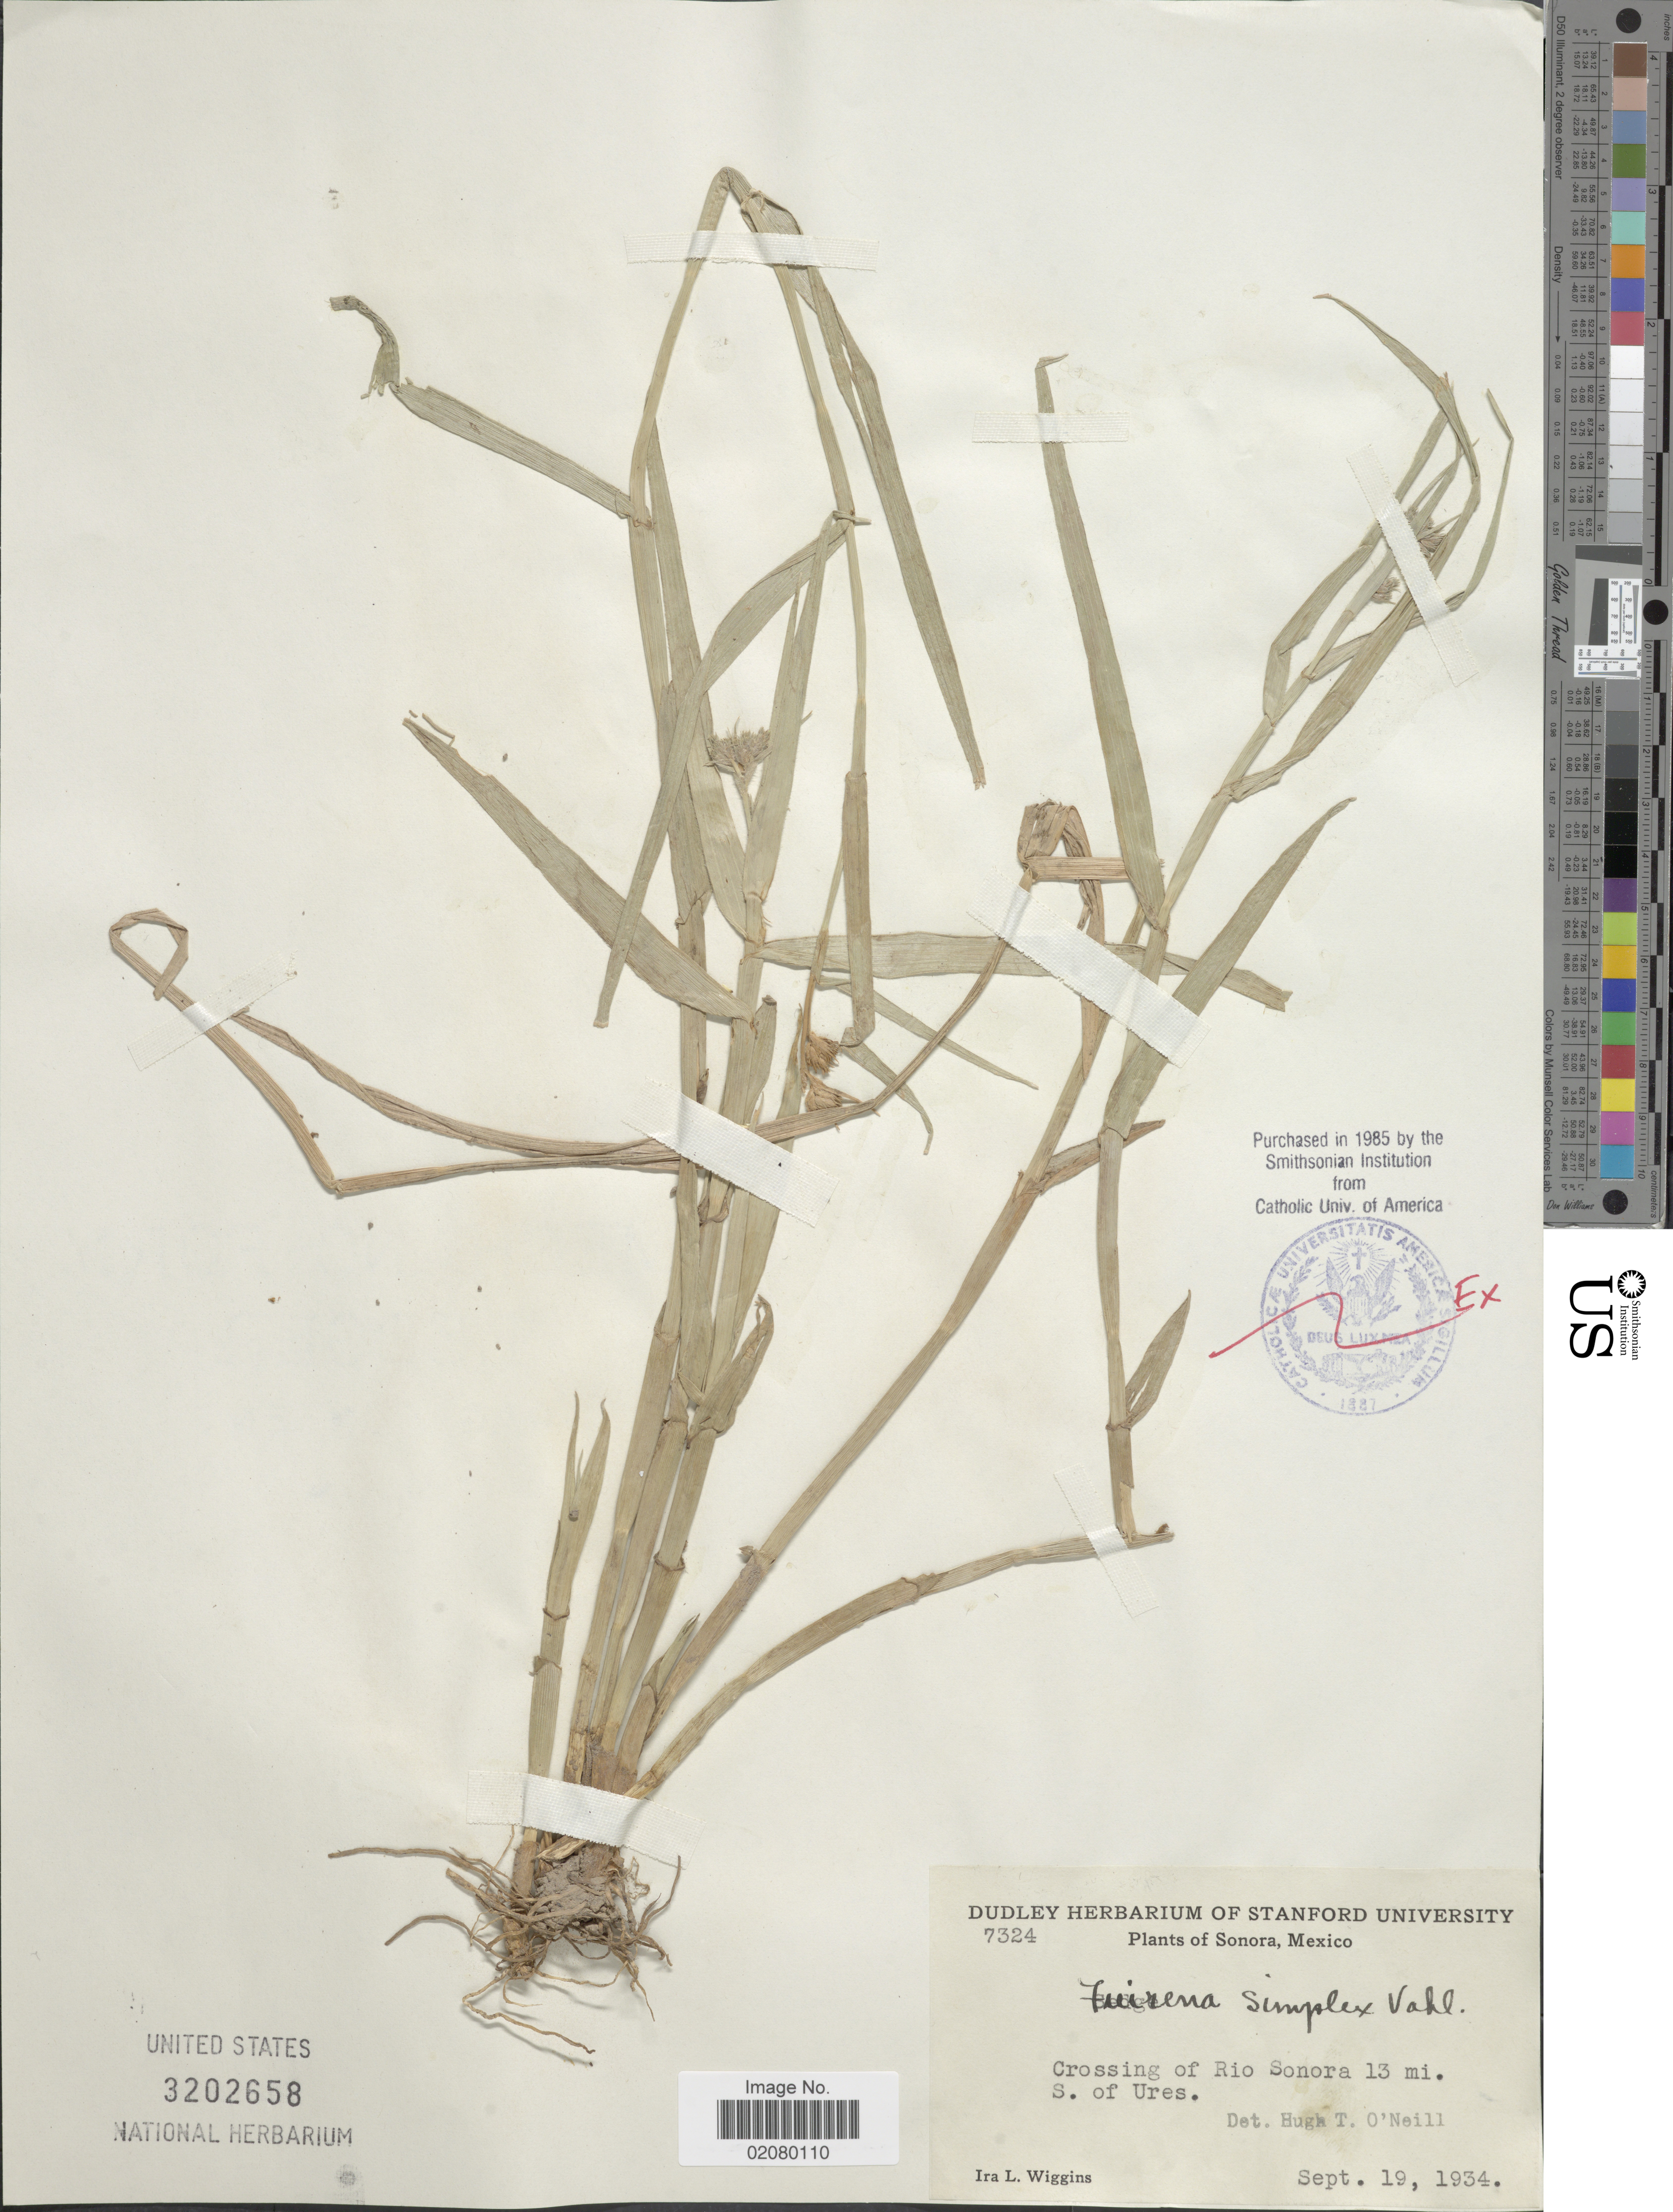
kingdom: Plantae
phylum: Tracheophyta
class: Liliopsida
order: Poales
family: Cyperaceae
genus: Fuirena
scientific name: Fuirena simplex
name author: Vahl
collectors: I. L. Wiggins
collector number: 7324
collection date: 1934-09-19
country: Mexico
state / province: Sonora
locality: Crossing of Rio Sonora 13 mi. S. of Ures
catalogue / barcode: US 3202658